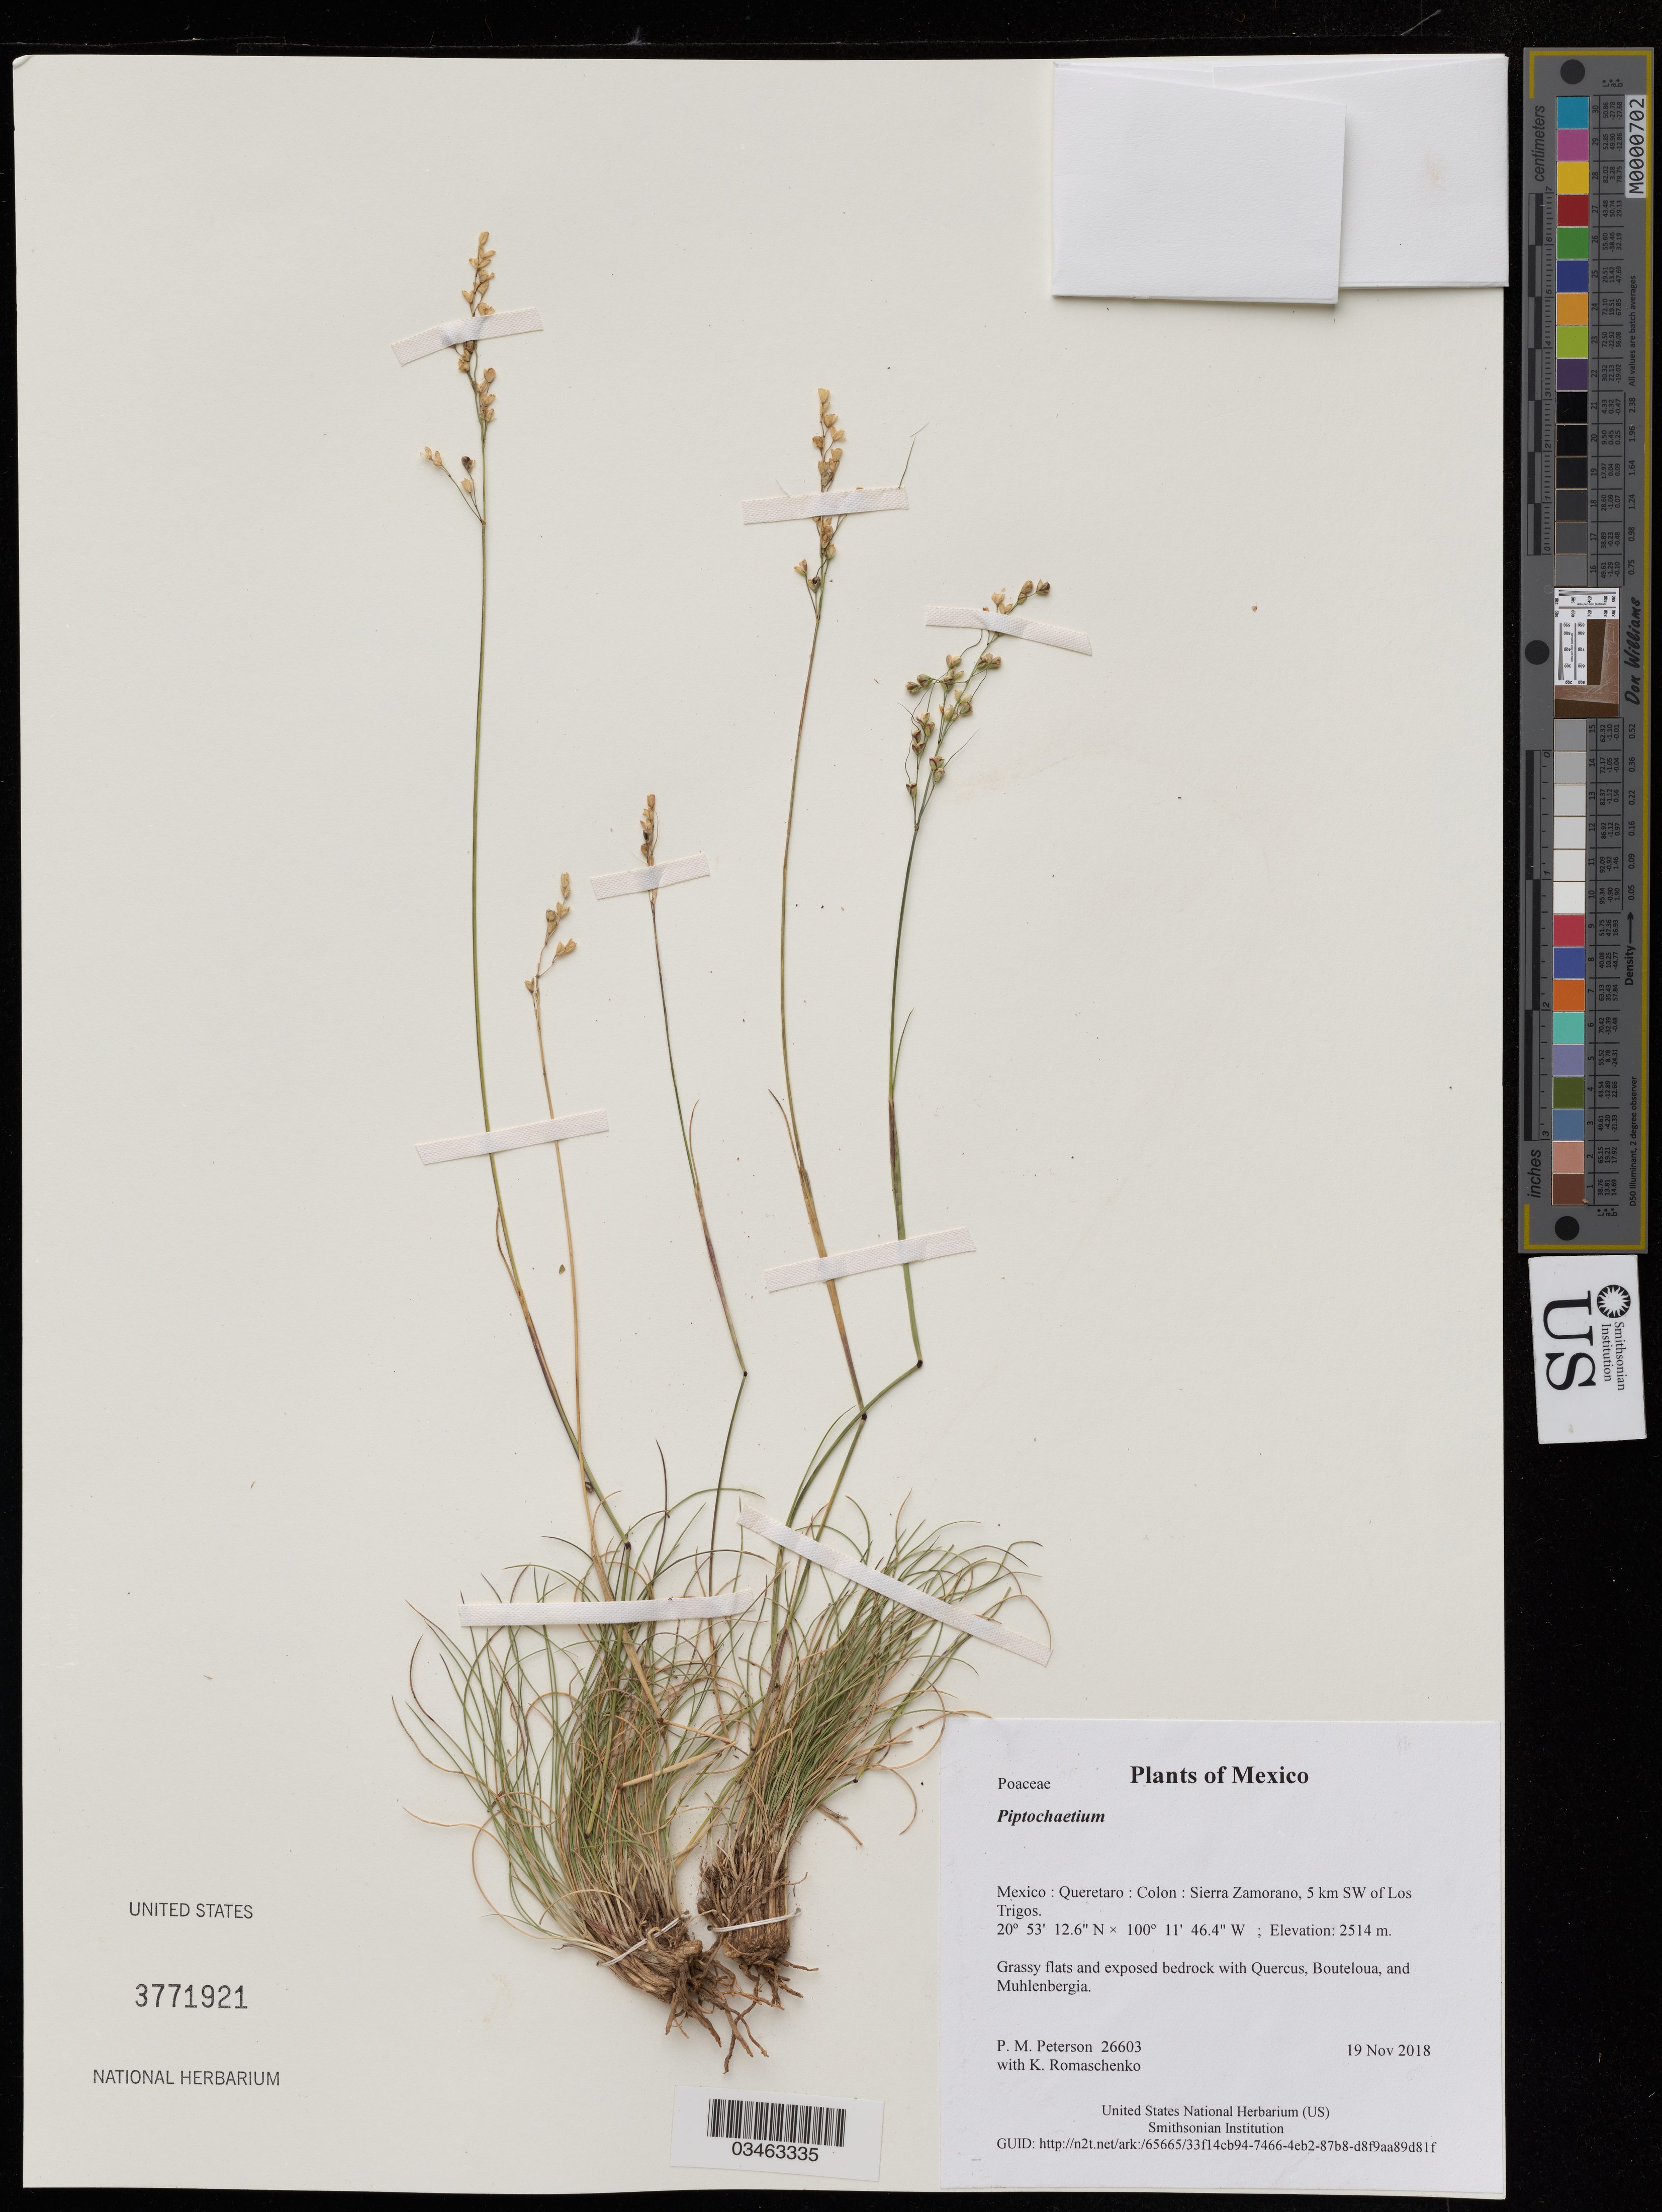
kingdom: Plantae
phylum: Tracheophyta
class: Liliopsida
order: Poales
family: Poaceae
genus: Piptochaetium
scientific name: Piptochaetium sp.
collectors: P. M. Peterson & K. Romaschenko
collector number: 26603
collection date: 2018-11-19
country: Mexico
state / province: Queretaro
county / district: Colon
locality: Sierra Zamorano, 5 km SW of Los Trigos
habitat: Grassy flats and exposed bedrock with Quercus, Bouteloua, and Muhlenbergia.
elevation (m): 2514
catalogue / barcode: US 3771921